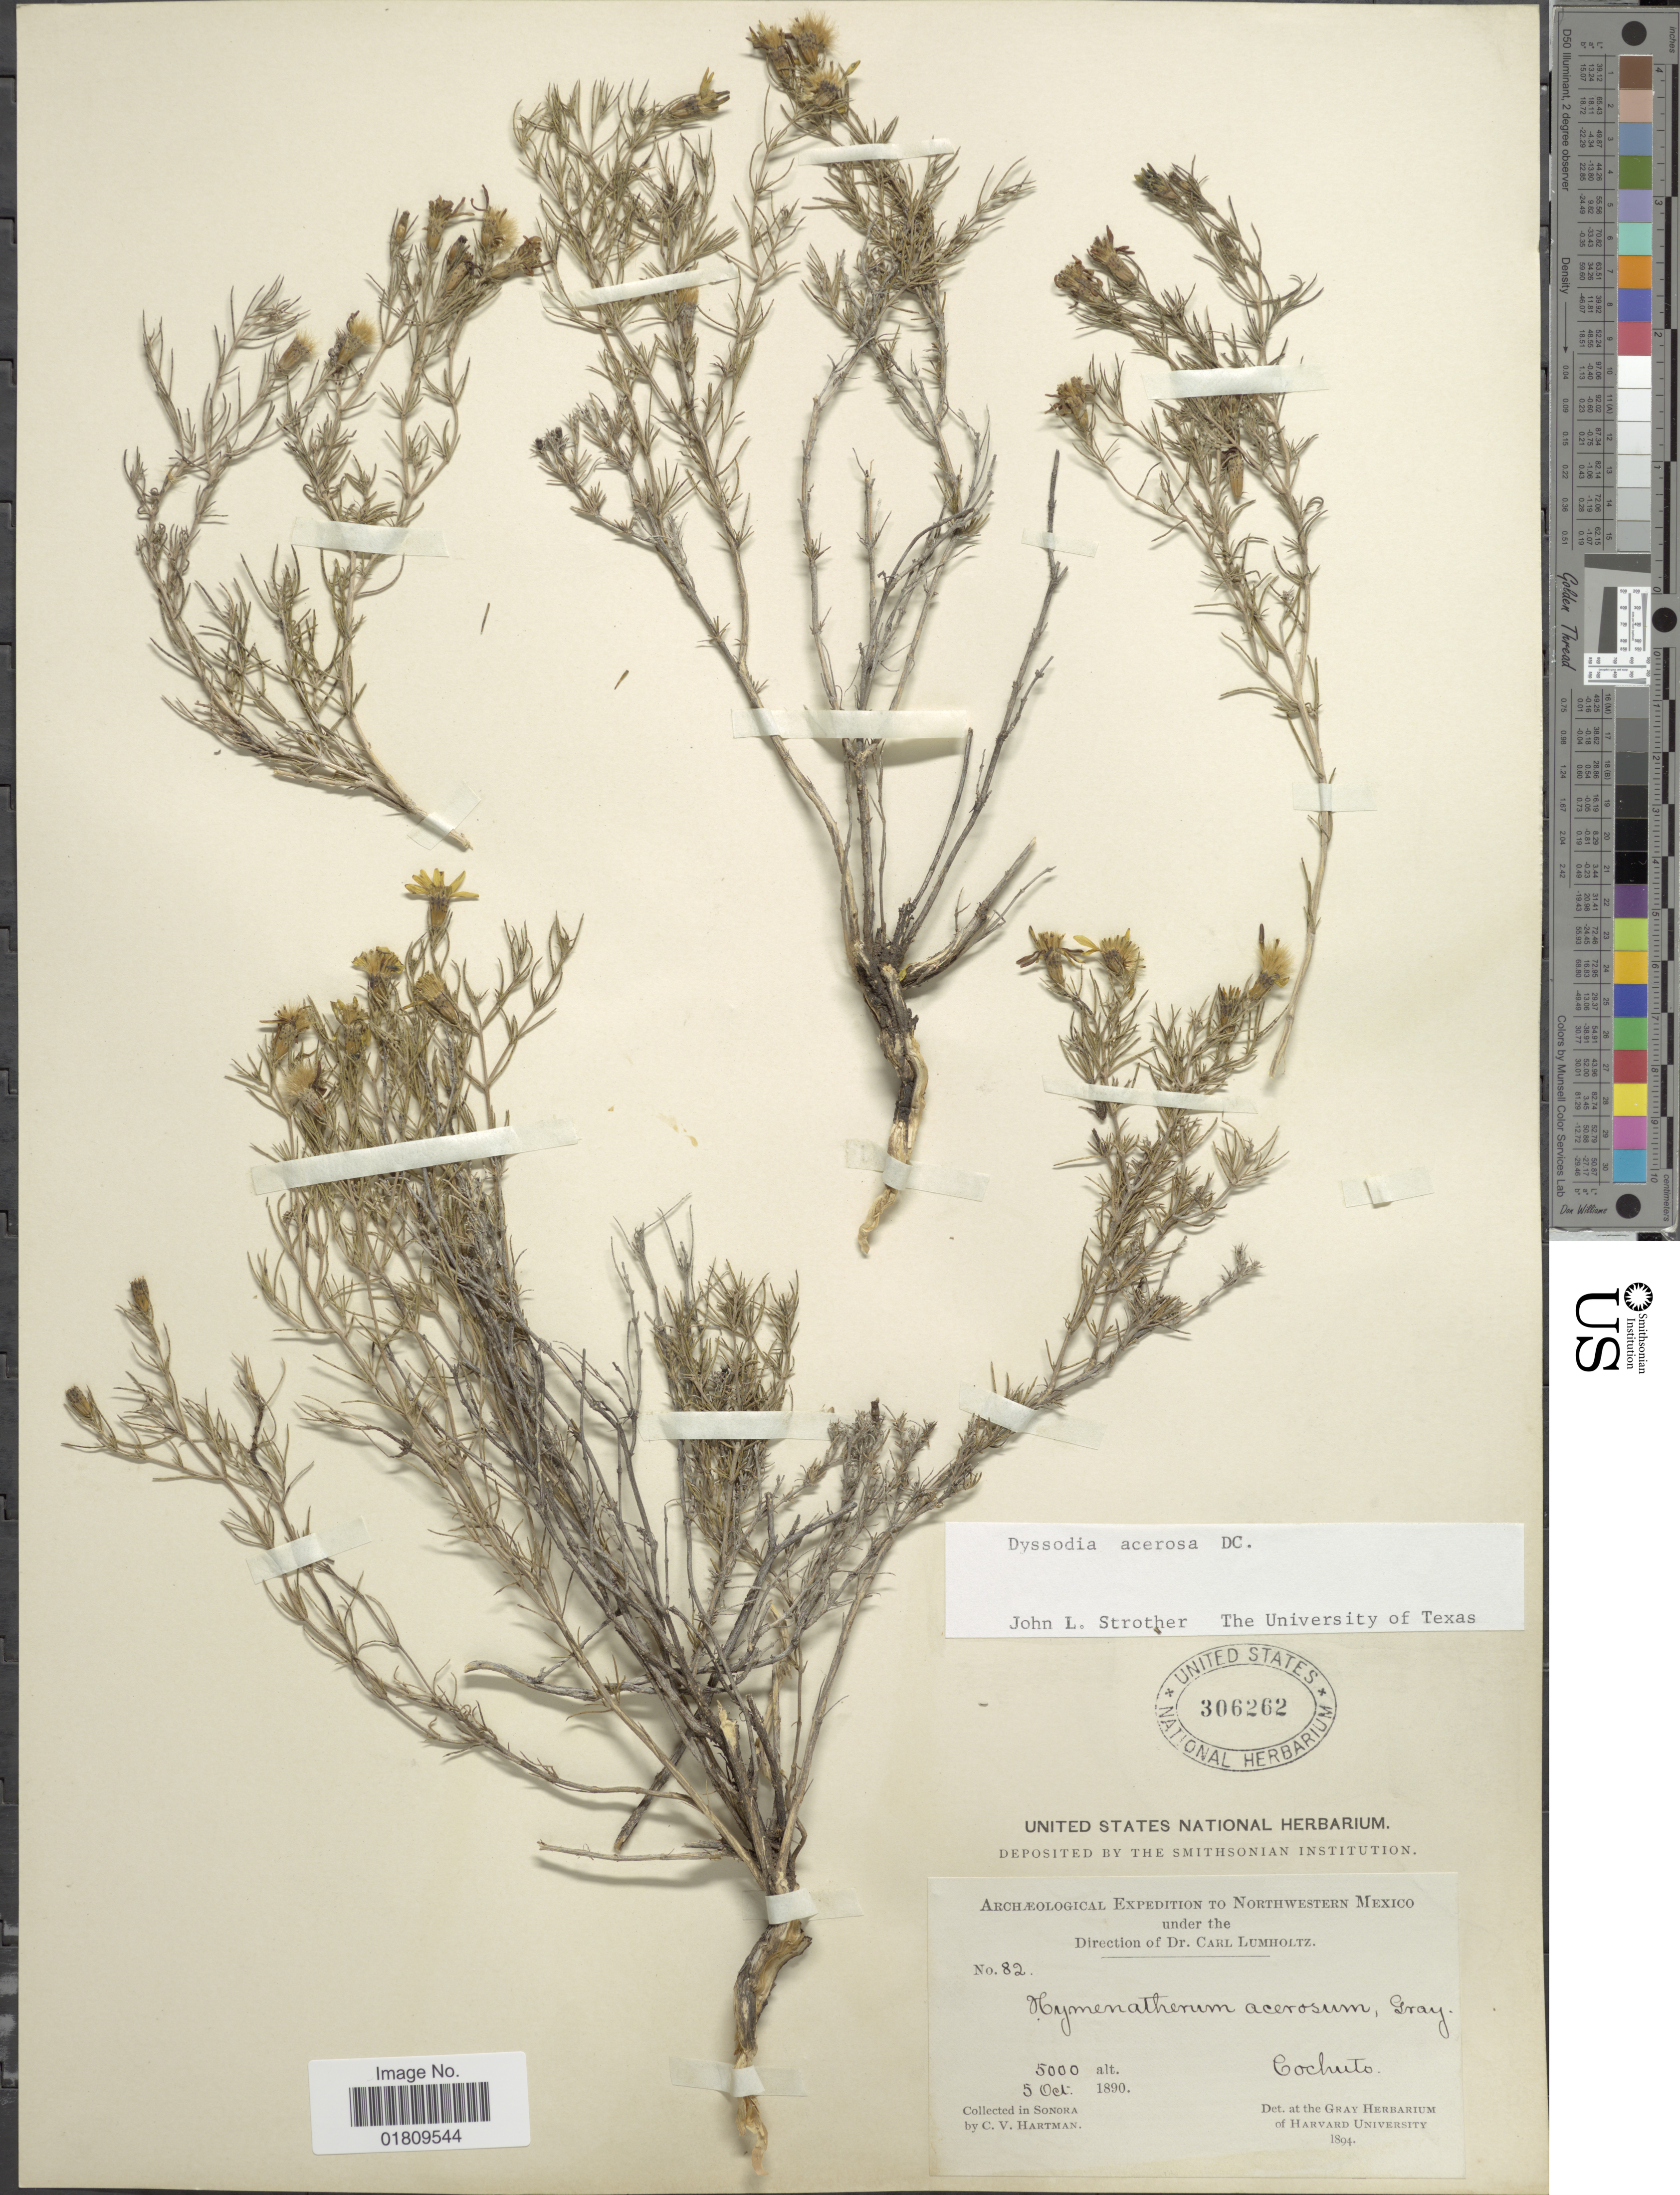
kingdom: Plantae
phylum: Tracheophyta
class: Magnoliopsida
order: Asterales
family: Asteraceae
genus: Dyssodia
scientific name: Dyssodia acerosa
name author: DC.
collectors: C. V. Hartman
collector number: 82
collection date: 1890-10-05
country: Mexico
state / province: Sonora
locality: Cochuto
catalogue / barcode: US 306262